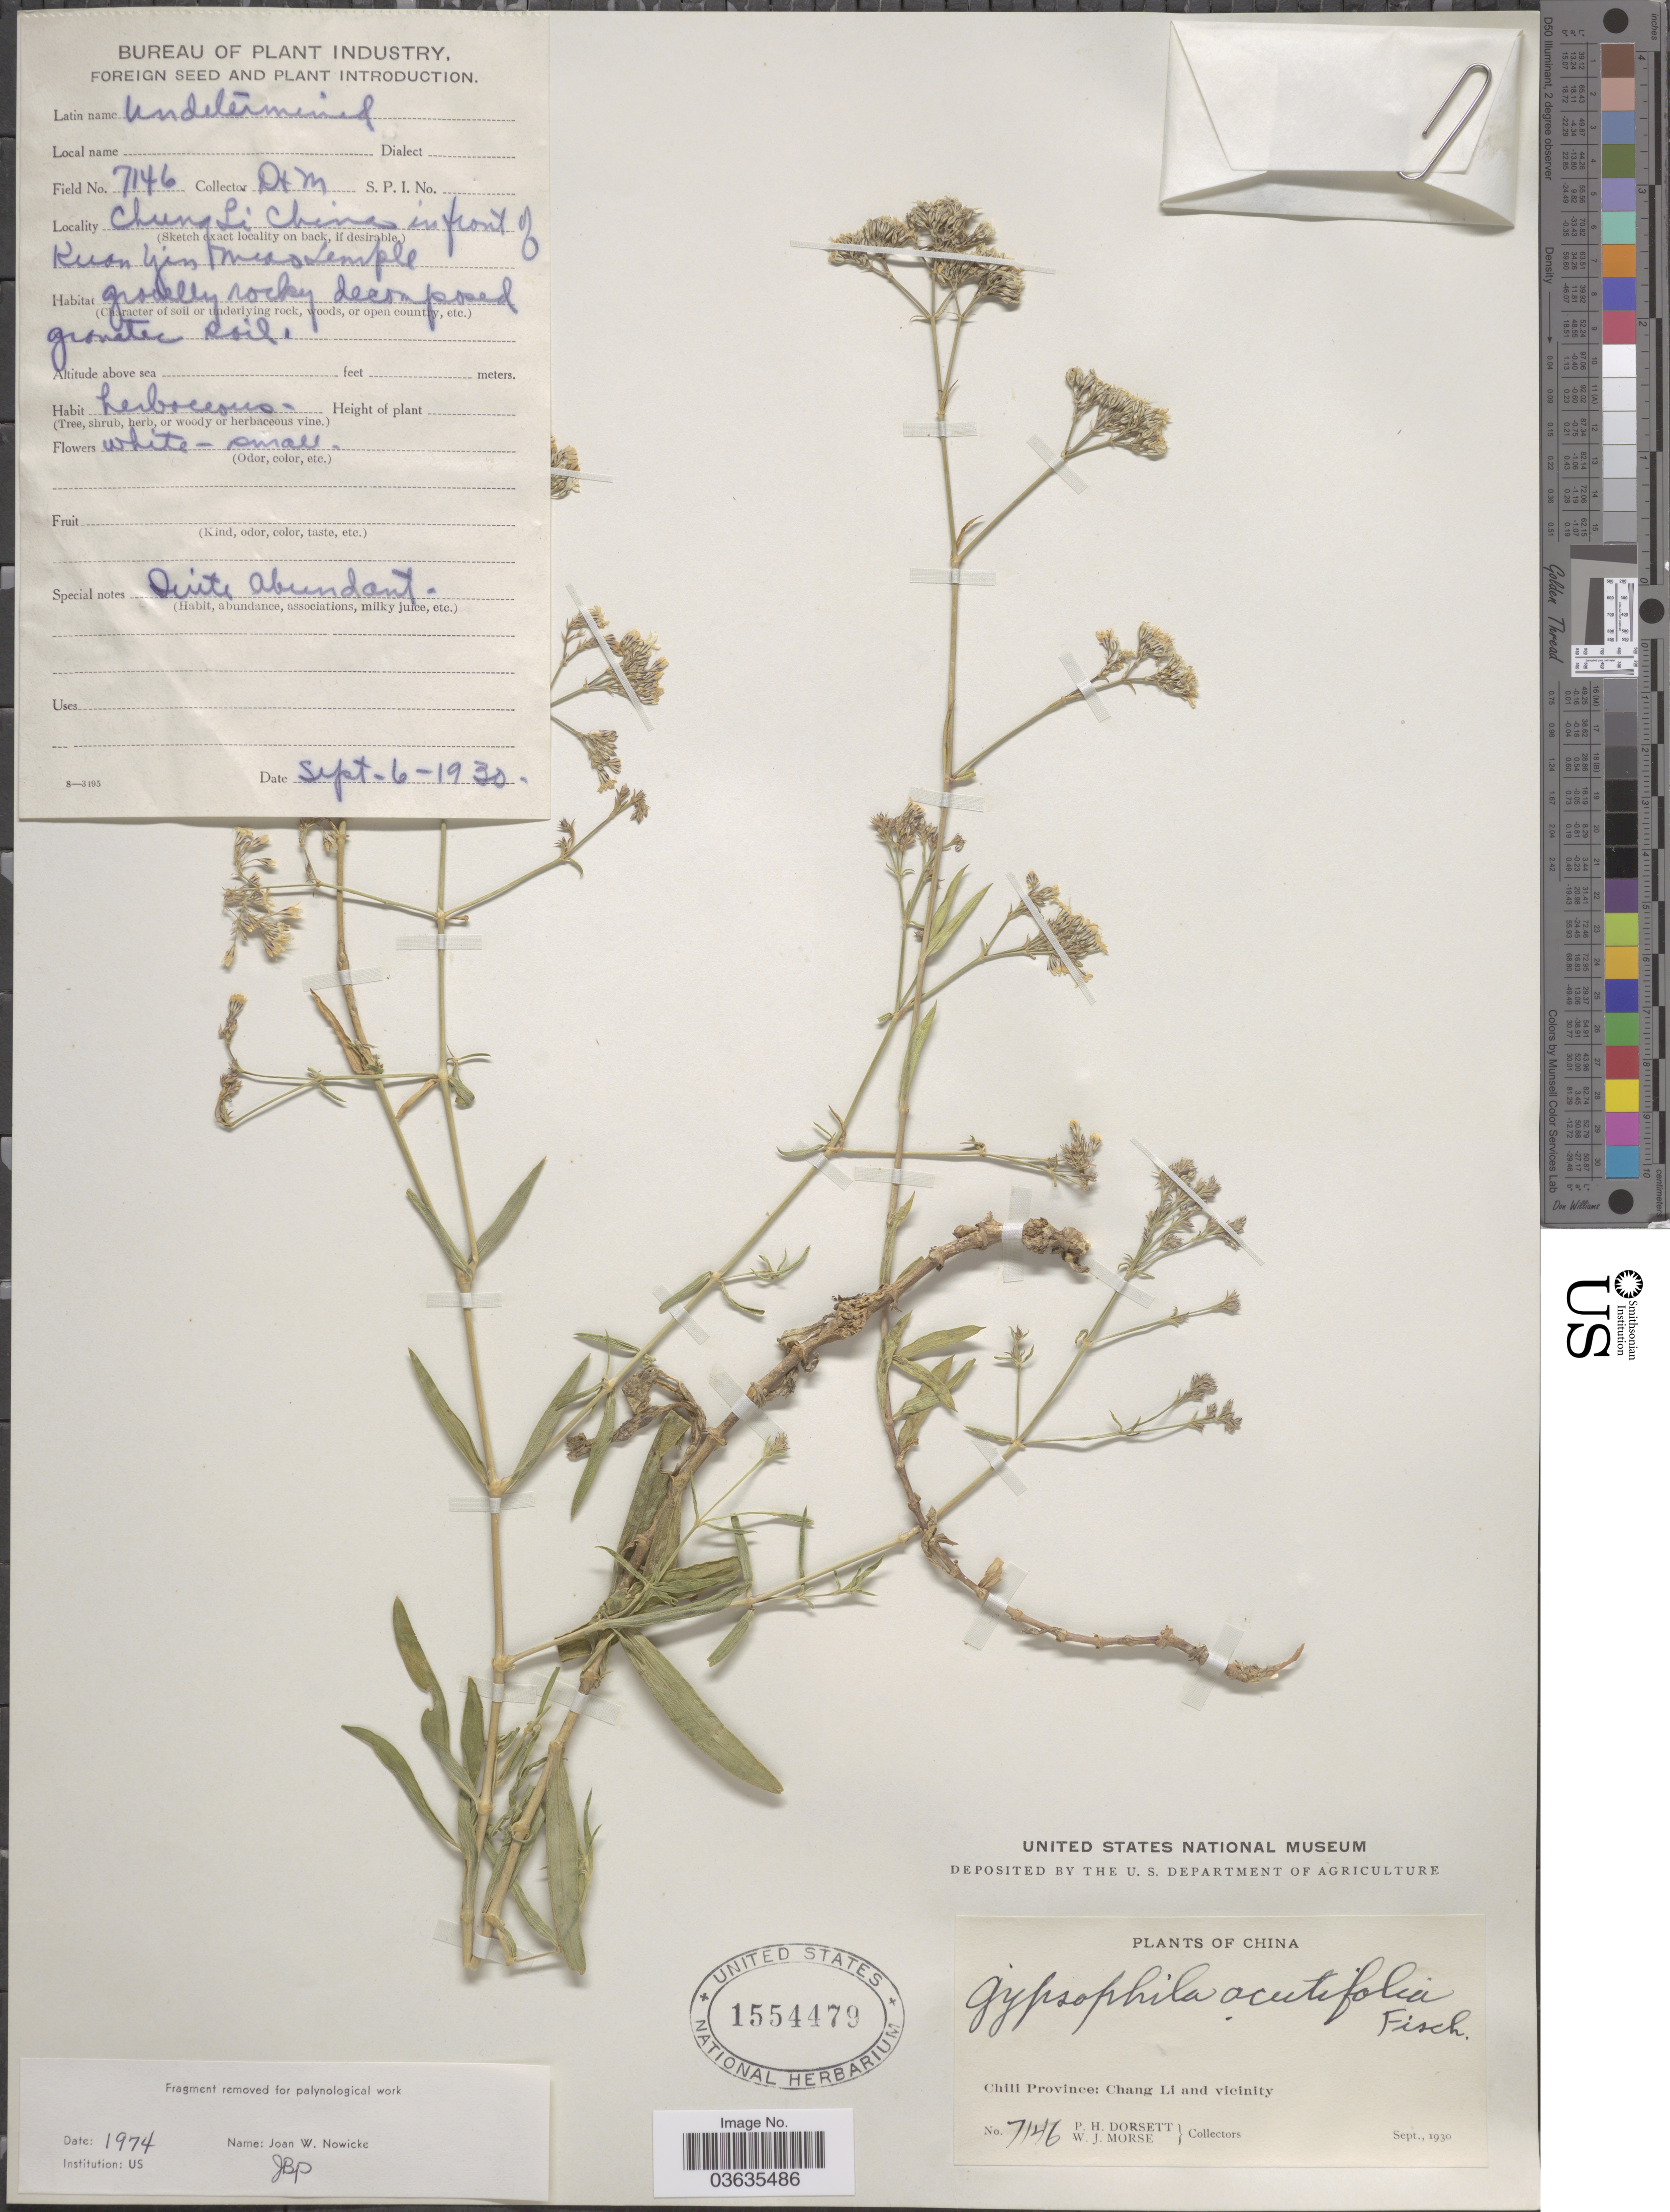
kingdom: Plantae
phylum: Tracheophyta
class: Magnoliopsida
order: Caryophyllales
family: Caryophyllaceae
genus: Gypsophila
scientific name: Gypsophila acutifolia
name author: Steven ex Spreng.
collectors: P. H. Dorsett & W. J. Morse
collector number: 7146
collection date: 1930-09-06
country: China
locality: Chili Province: Chang Li and vicinity. Chung Li China in front of Kuon [interpreted] Yin Meso [interpreted] Lemple [interpreted].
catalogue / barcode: US 1554479